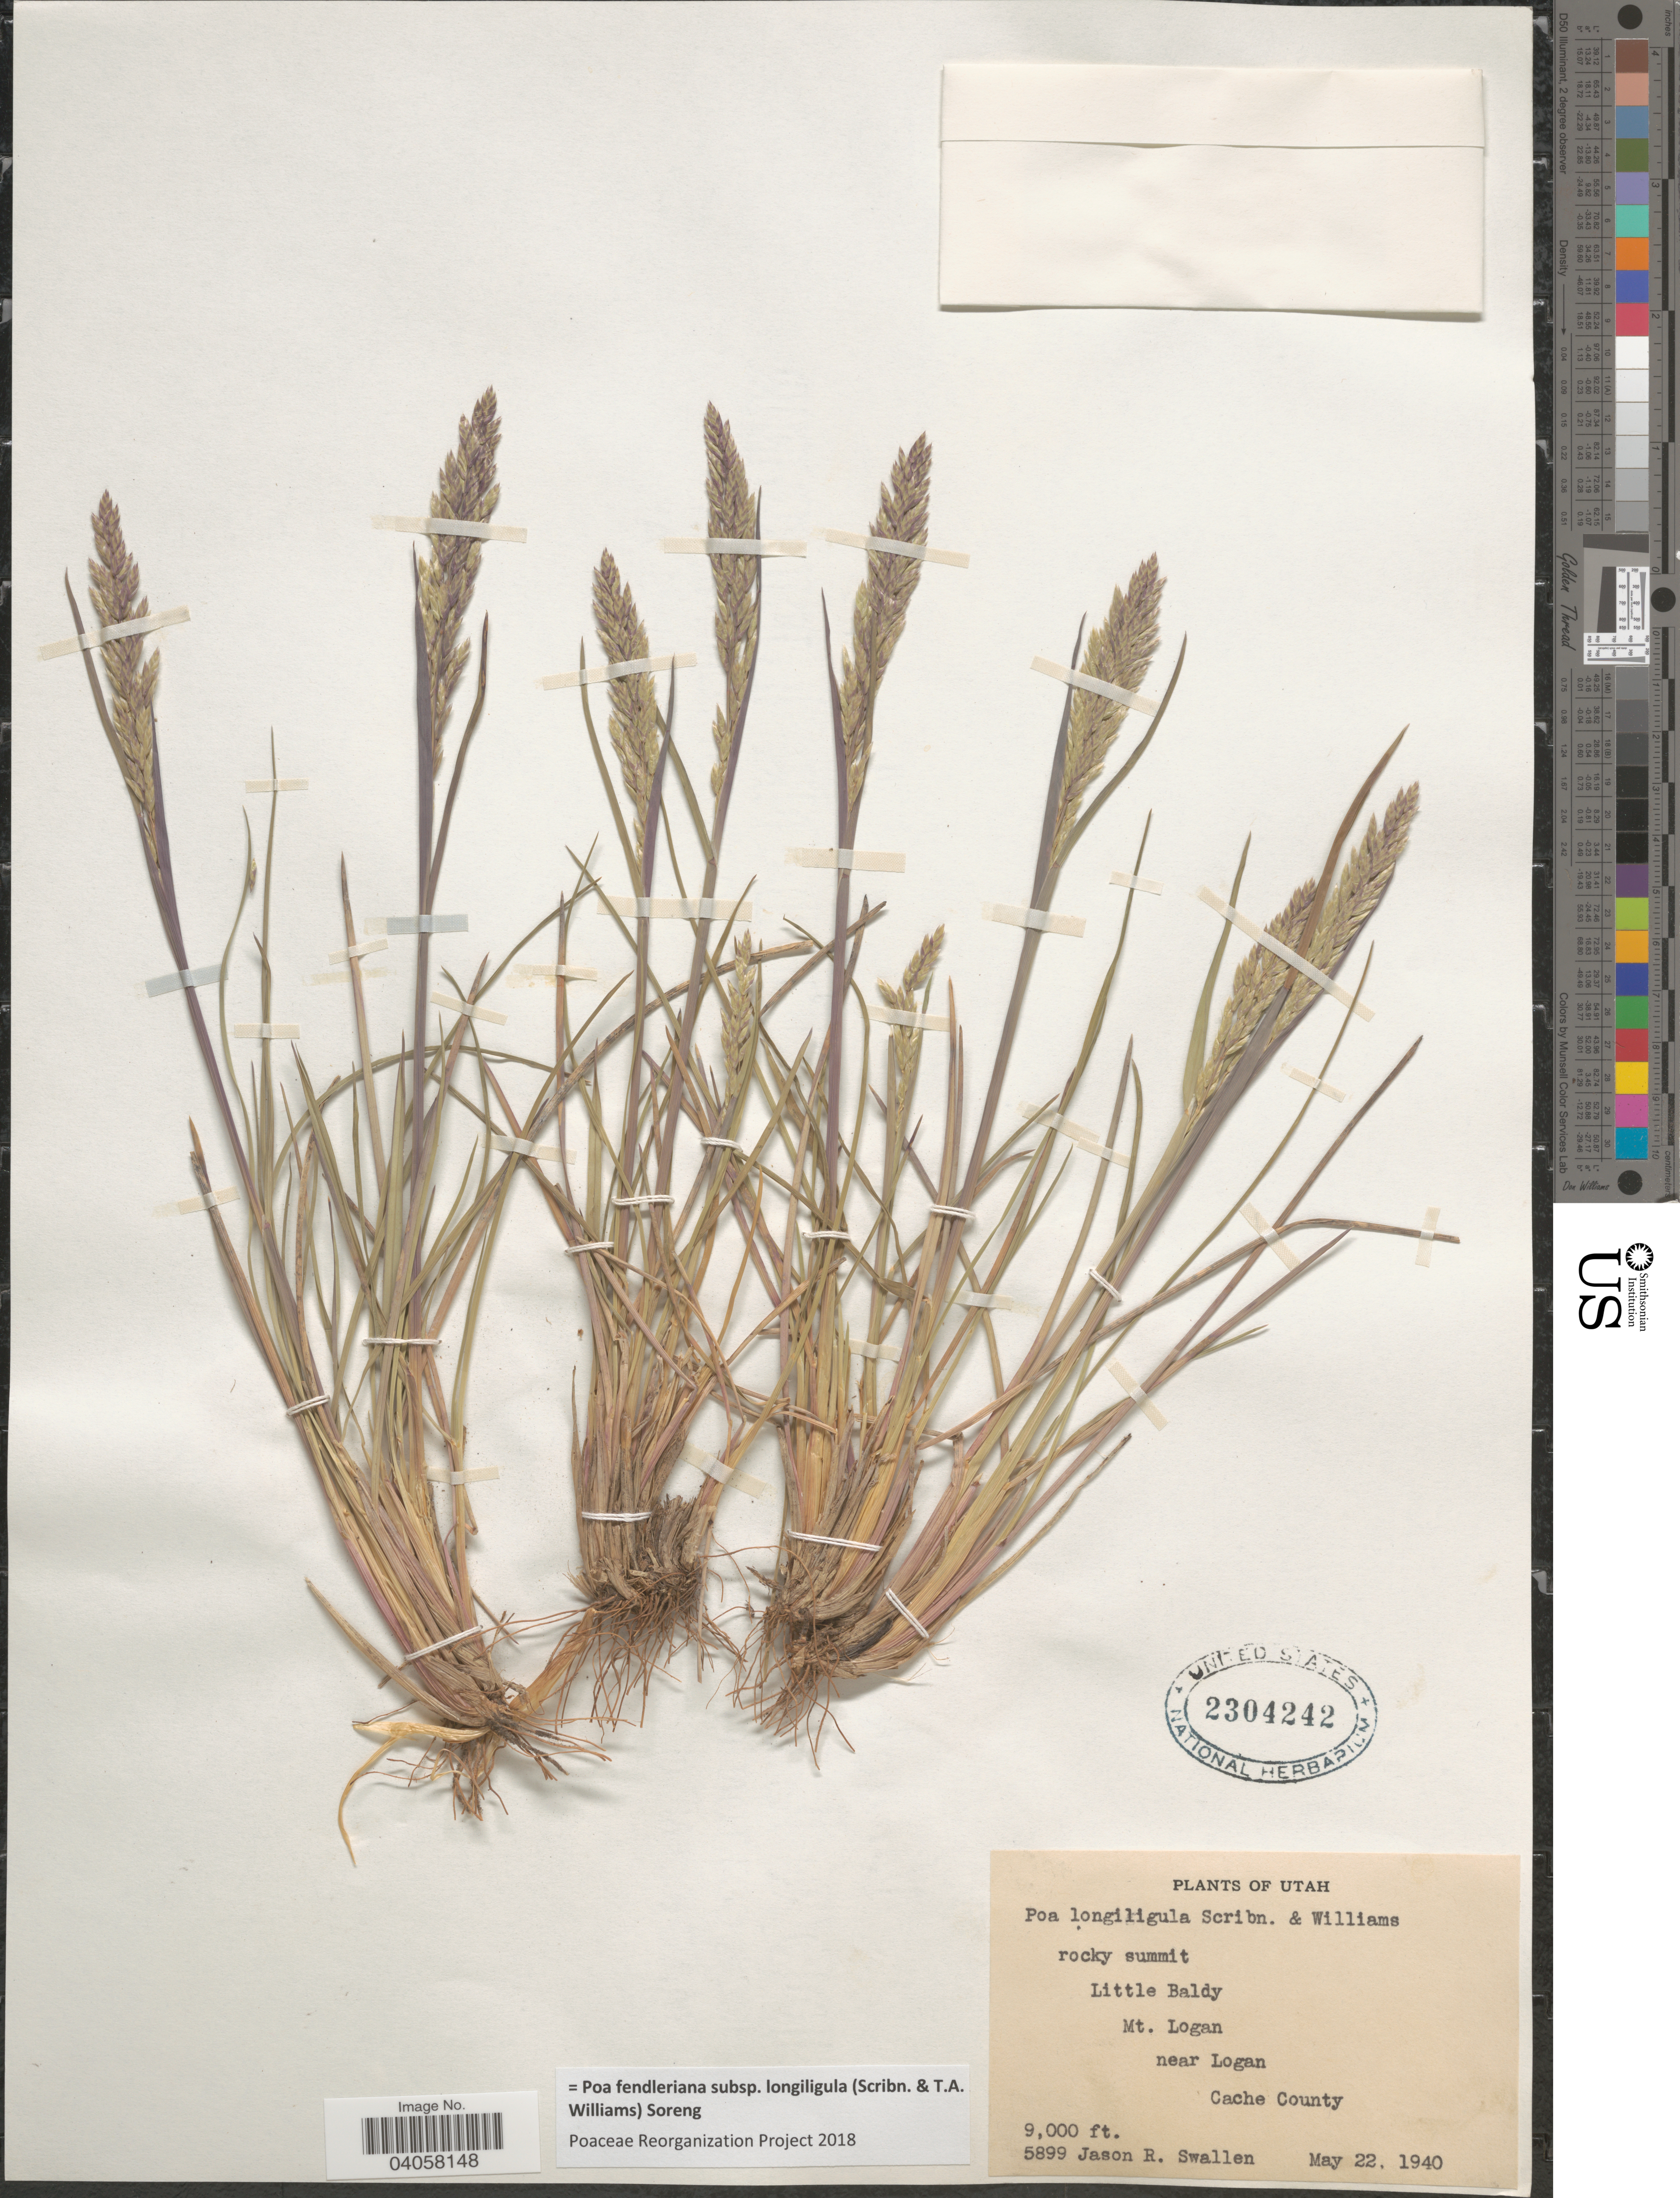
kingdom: Plantae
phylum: Tracheophyta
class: Liliopsida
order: Poales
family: Poaceae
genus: Poa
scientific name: Poa fendleriana subsp. longiligula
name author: (Scribn. & T.A. Williams) Soreng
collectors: J. R. Swallen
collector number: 5899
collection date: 1940-05-22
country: United States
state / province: Utah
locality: Rocky summit. Little Baldy. Mt. Logan near Logan. Cache County.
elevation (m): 2743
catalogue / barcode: US 2304242